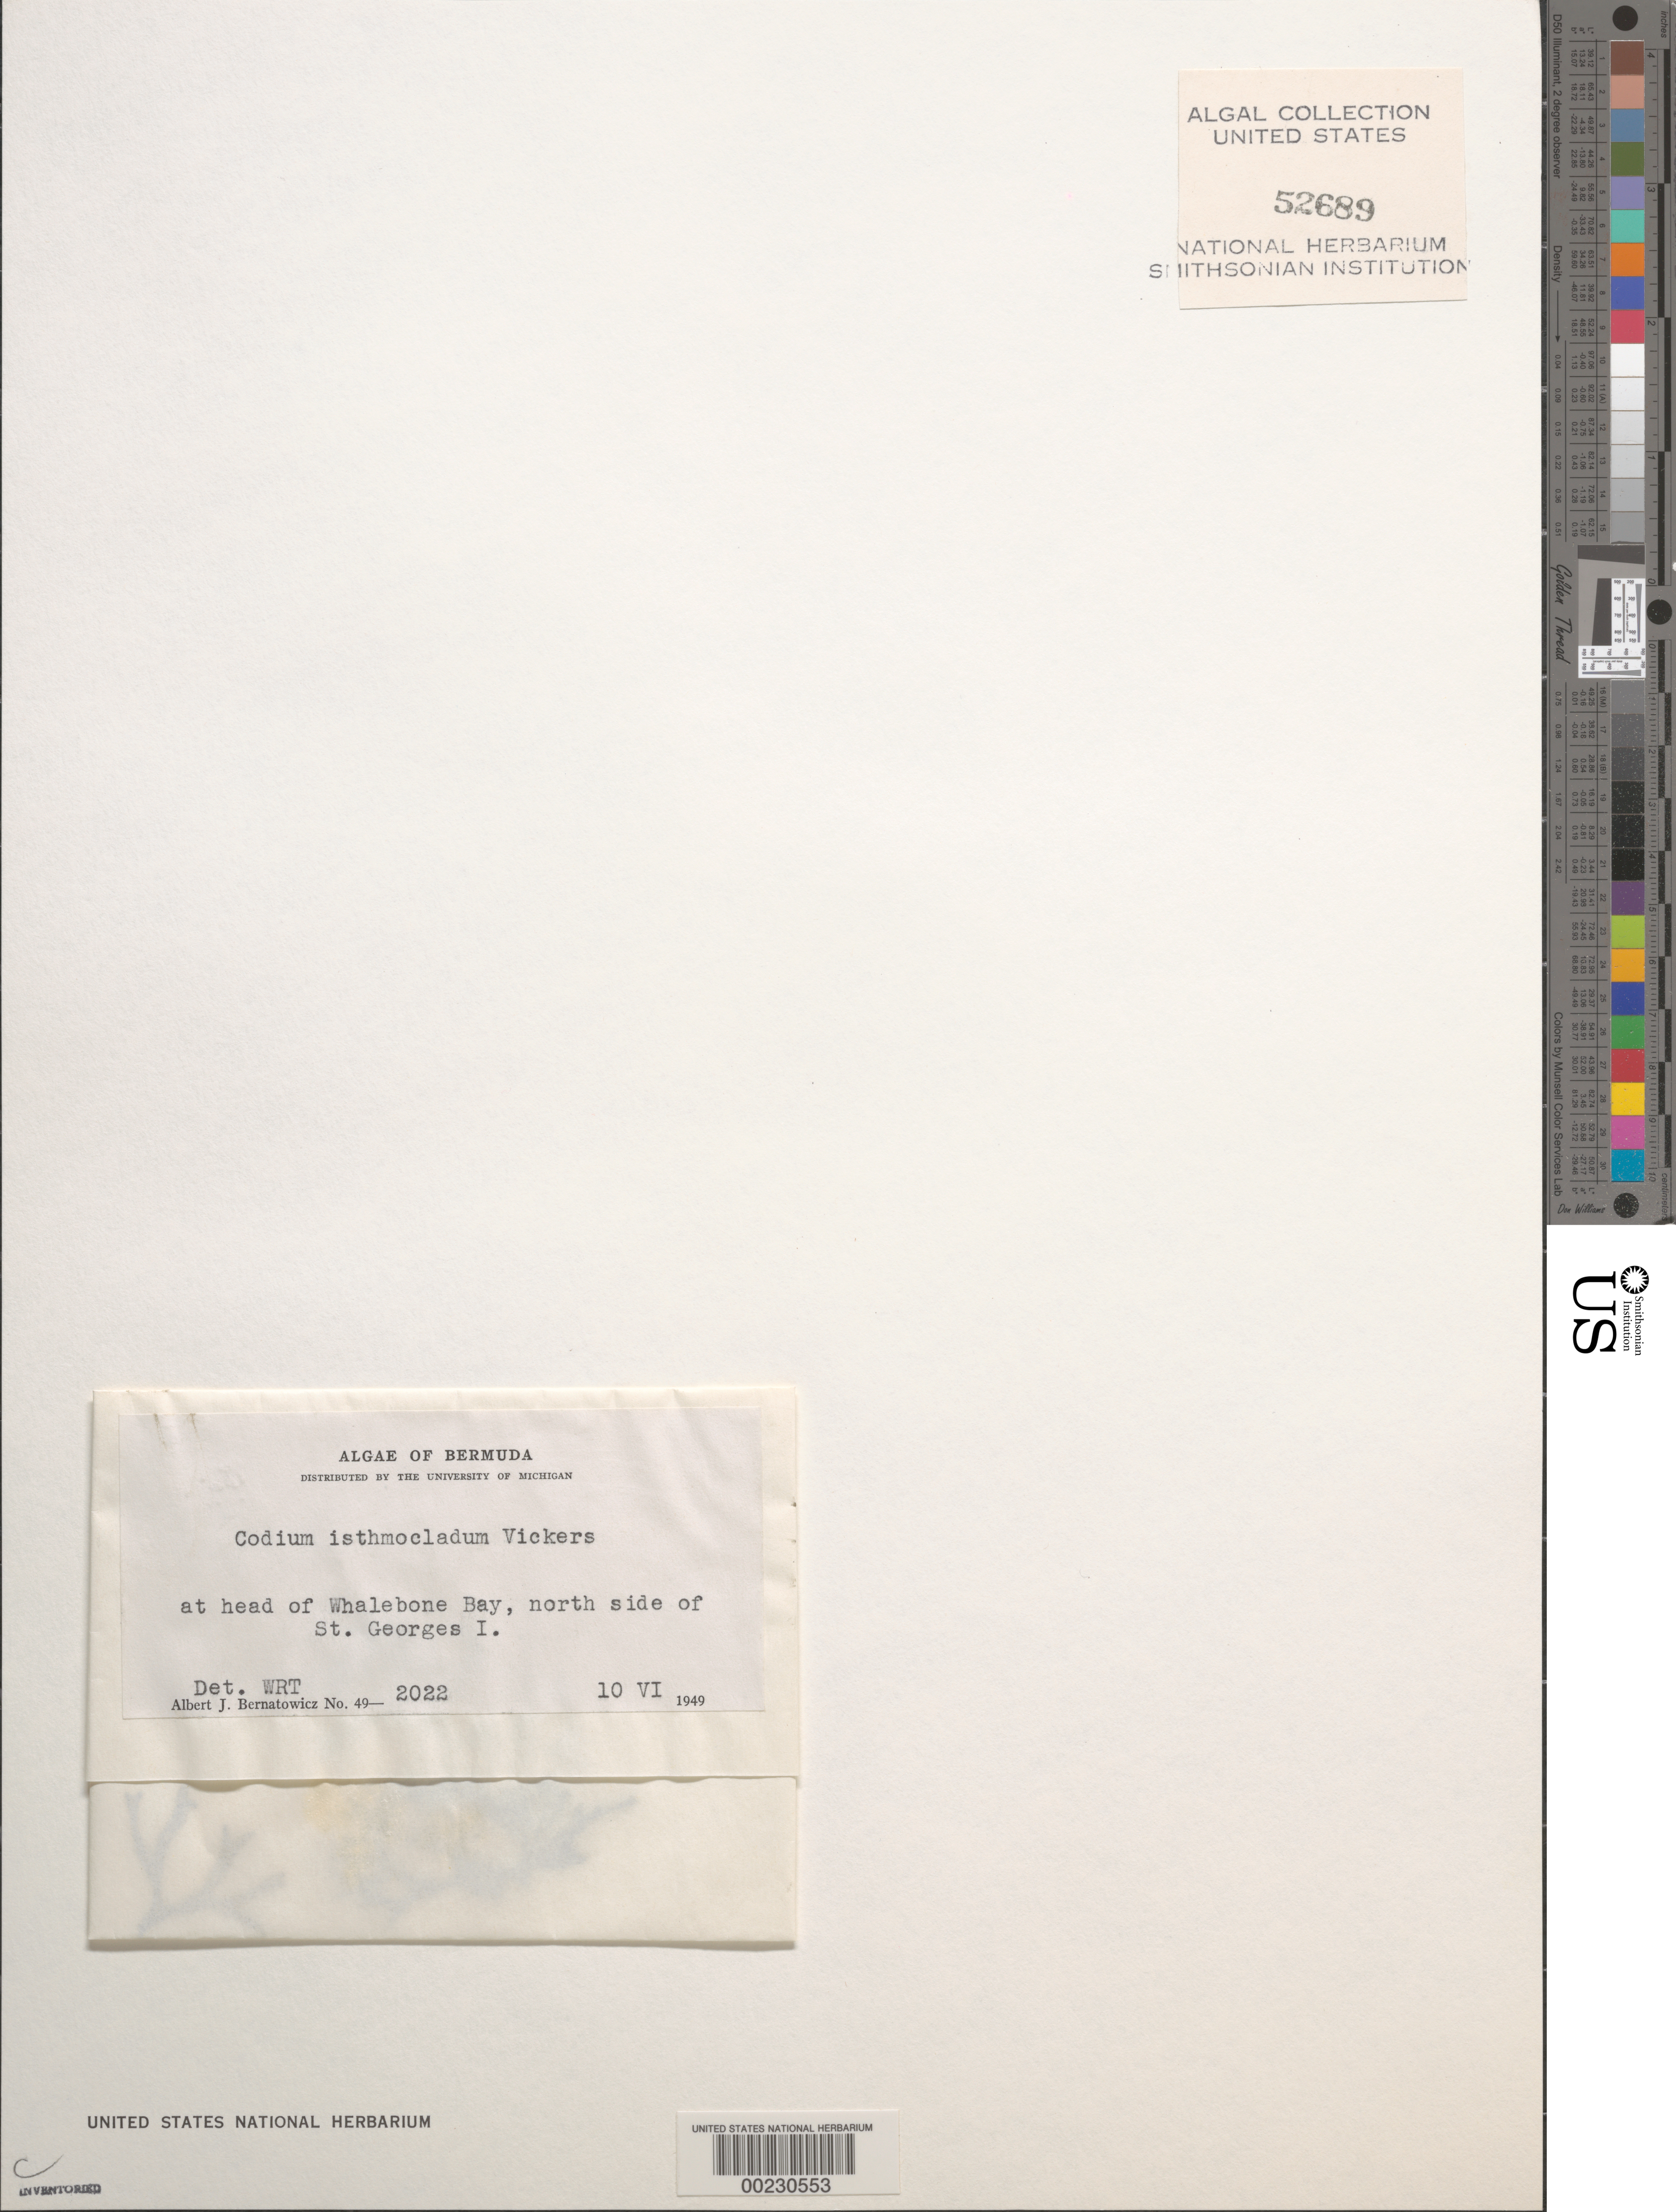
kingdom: Plantae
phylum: Chlorophyta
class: Ulvophyceae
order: Bryopsidales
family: Codiaceae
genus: Codium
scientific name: Codium isthmocladum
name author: Vickers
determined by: Taylor, William R.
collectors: A. Bernatowicz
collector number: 49-2022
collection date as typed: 10 Jun 1949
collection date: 1949-06-10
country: Bermuda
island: St. George's Island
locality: Whalebone Bay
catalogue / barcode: US 52689